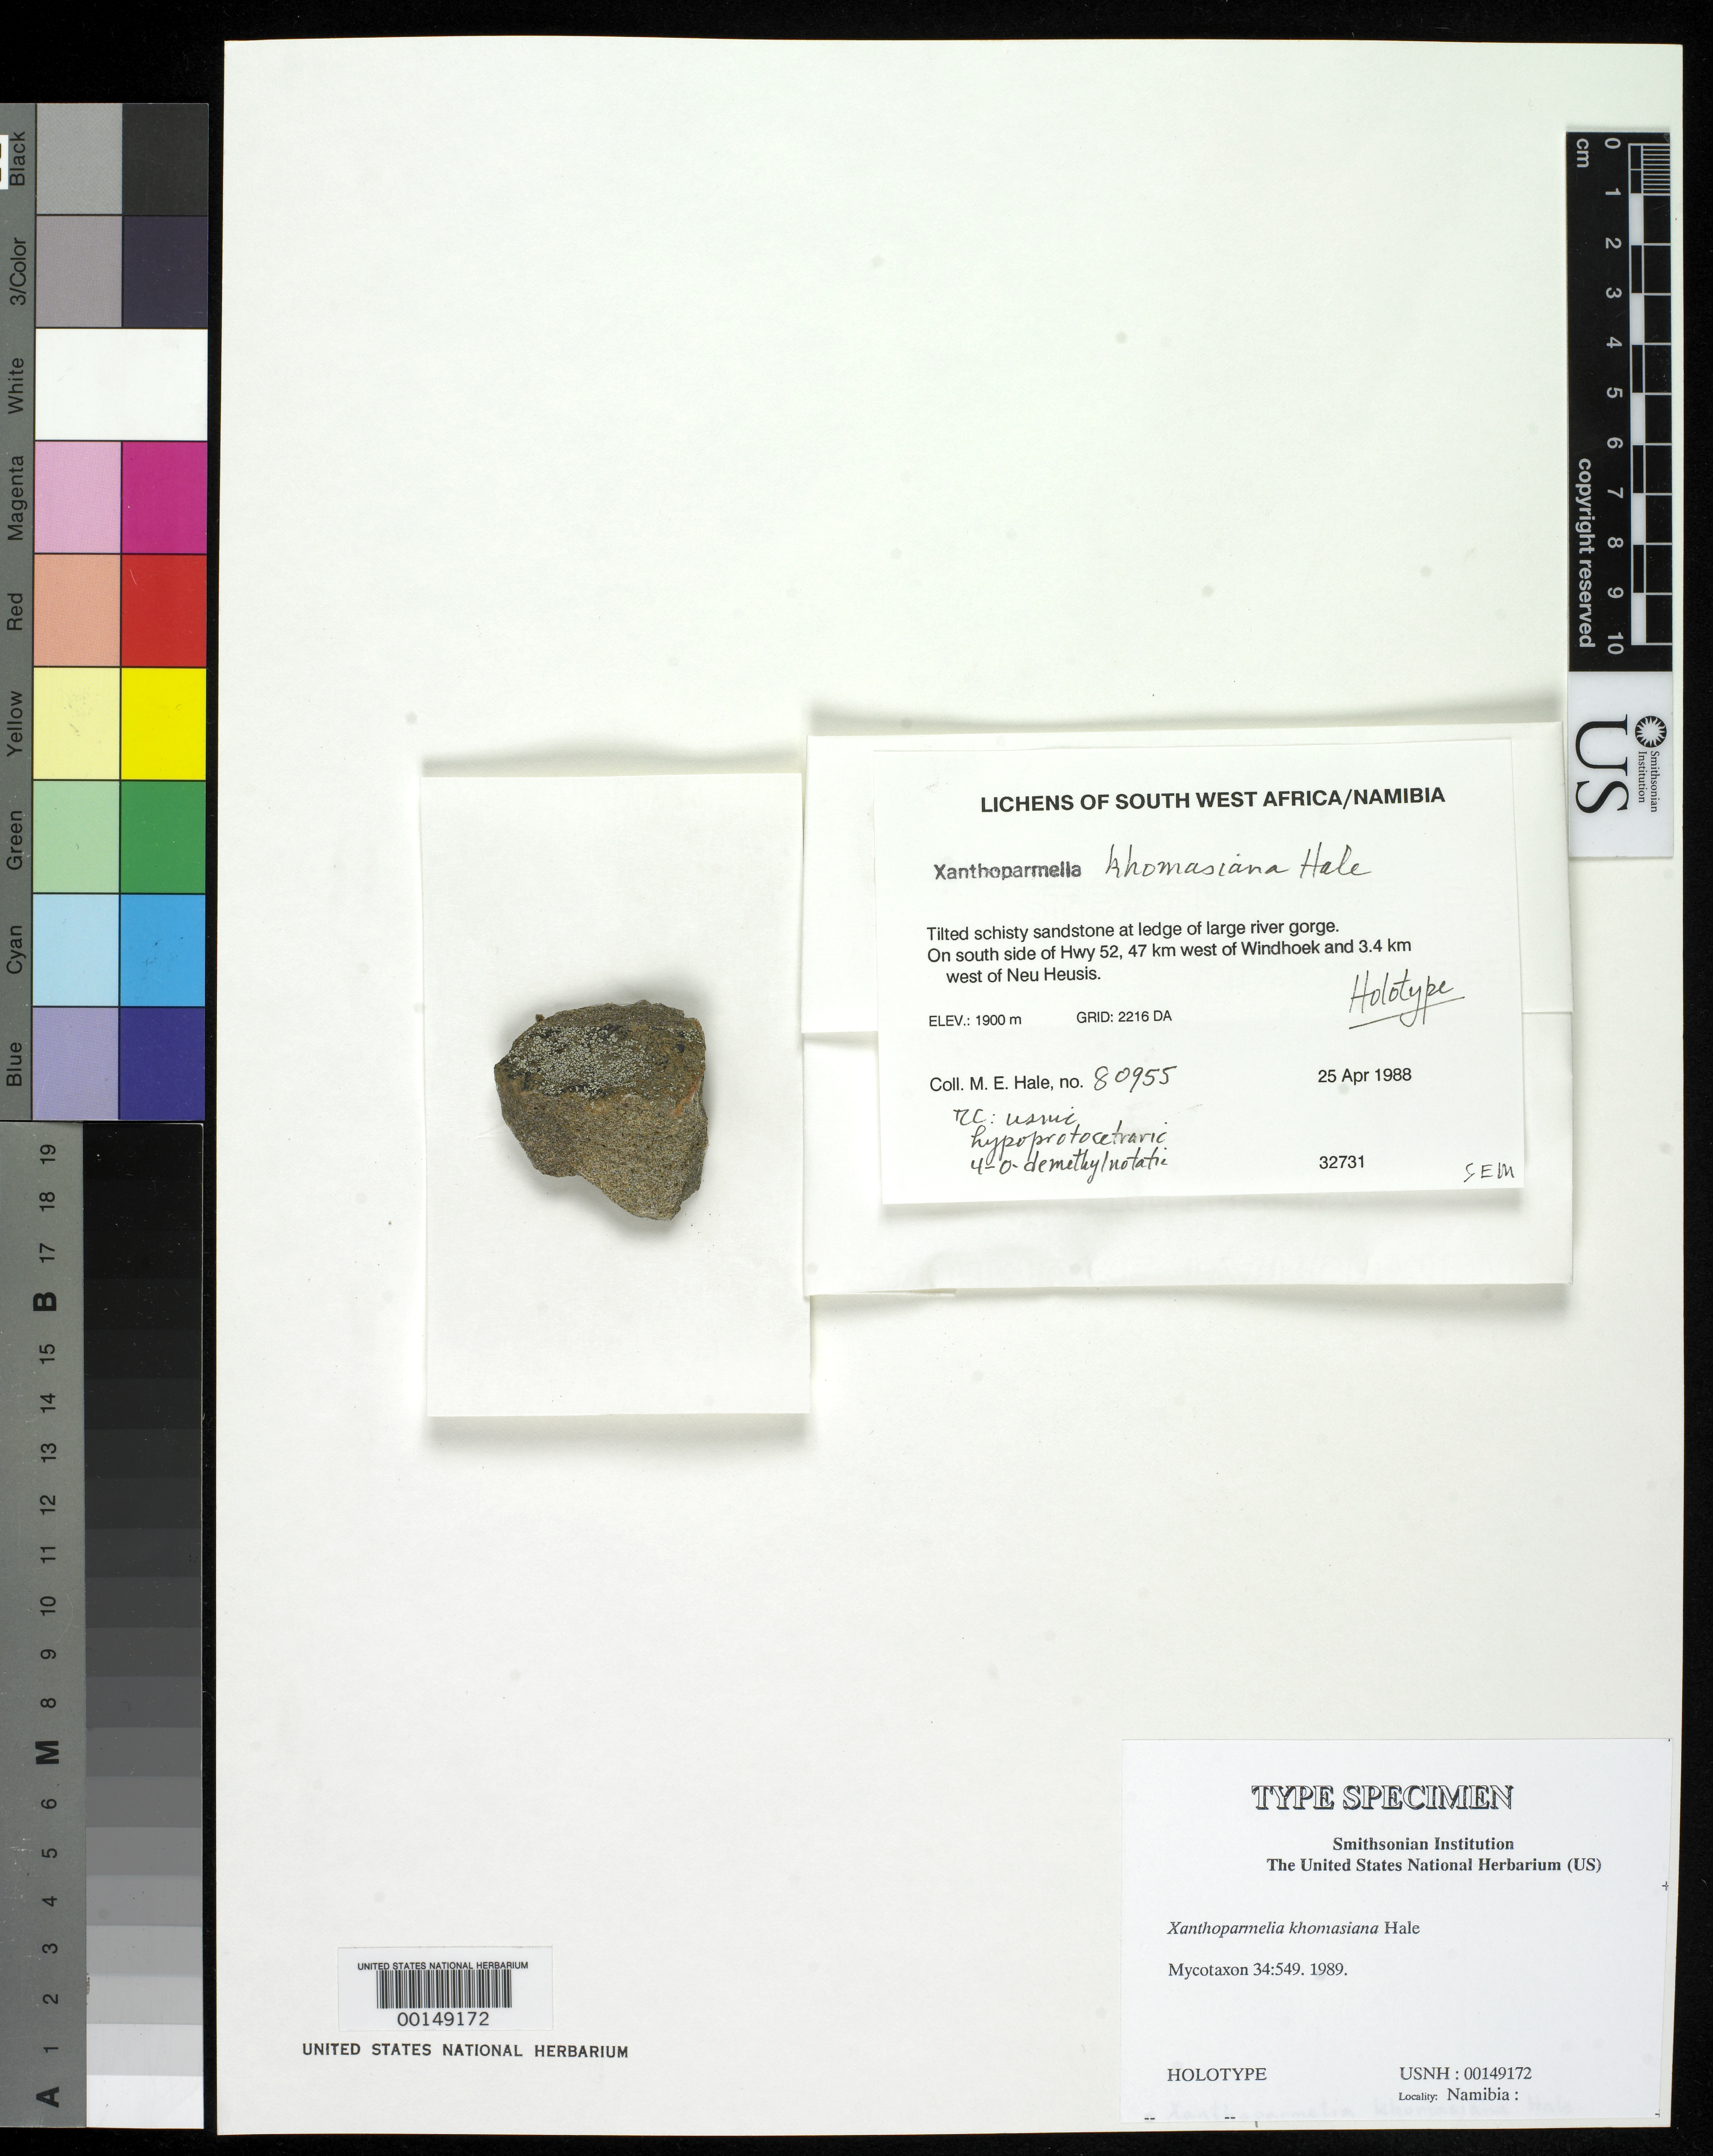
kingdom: Fungi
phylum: Ascomycota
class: Lecanoromycetes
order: Lecanorales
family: Parmeliaceae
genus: Xanthoparmelia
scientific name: Xanthoparmelia khomasiana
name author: Hale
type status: Holotype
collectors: M. Hale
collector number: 80955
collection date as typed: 25 Apr 1988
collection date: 1988-04-25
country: Namibia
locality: On S side of Hwy 52, 47 km W of Windhoek and 3.4 km W of Neu Heusis, Grid 2216 DA, schisty sandstone at ledge of river gorge.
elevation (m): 1900